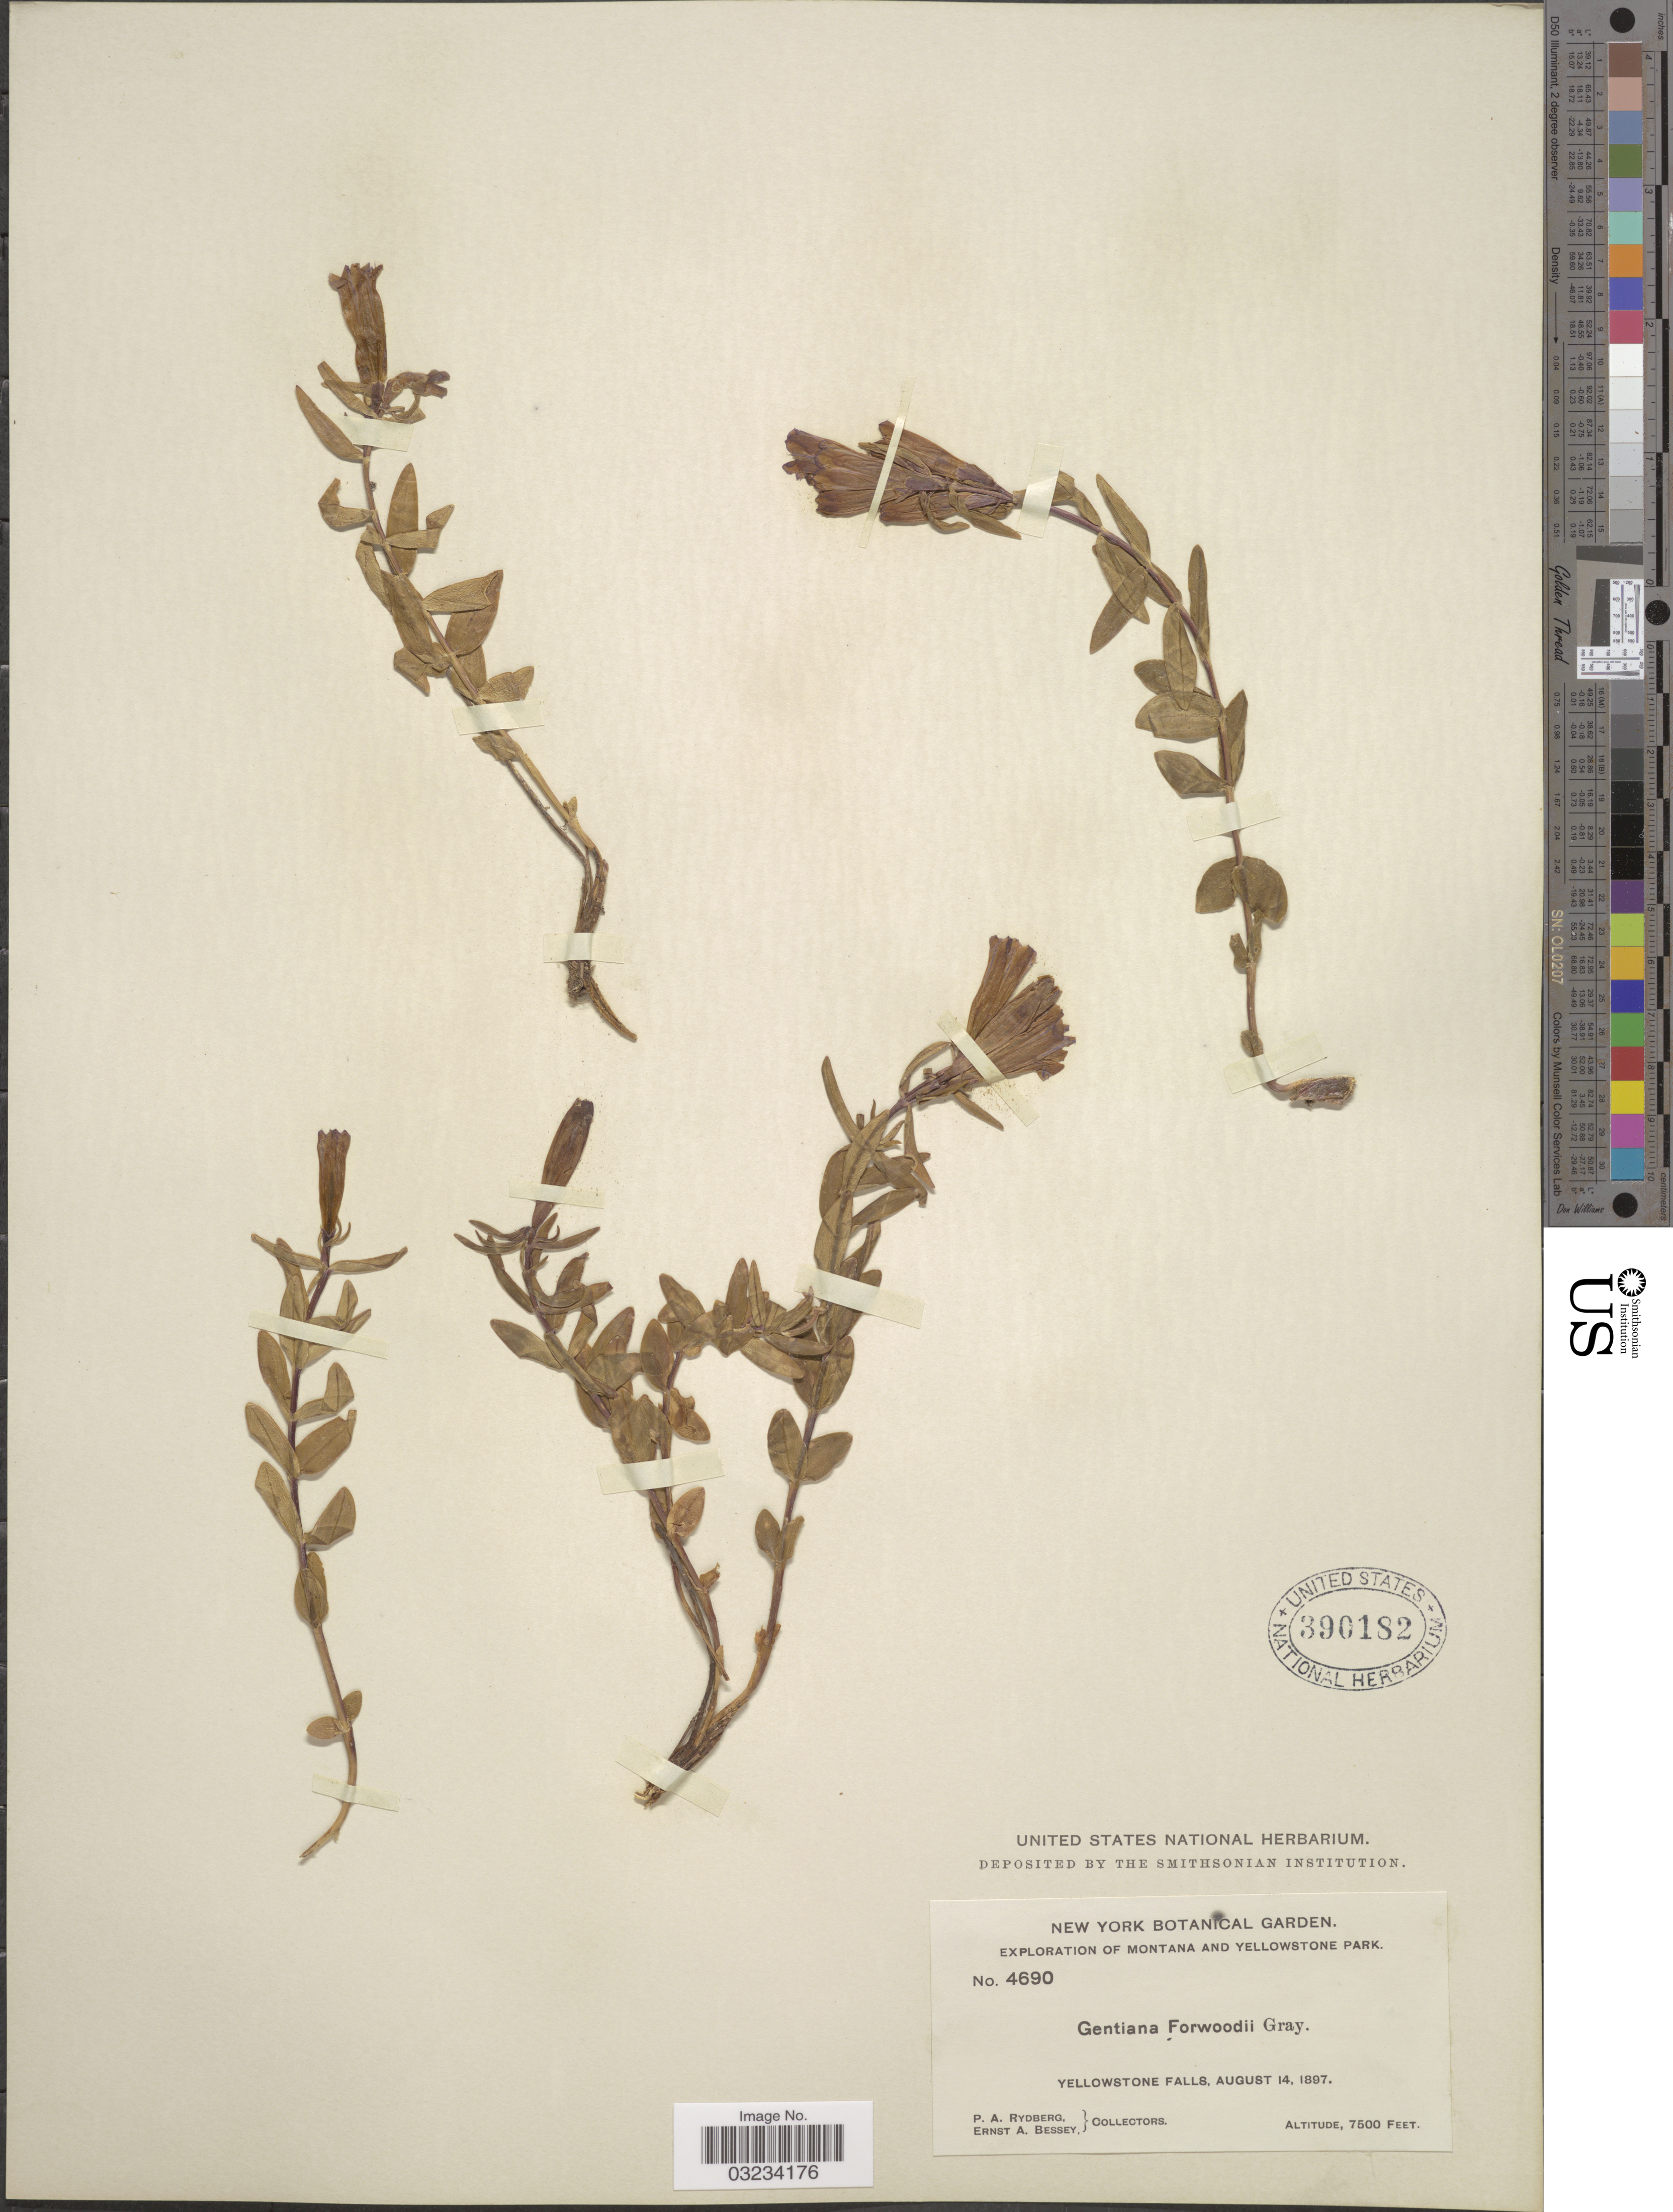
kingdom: Plantae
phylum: Tracheophyta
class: Magnoliopsida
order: Gentianales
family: Gentianaceae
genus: Gentiana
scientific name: Gentiana forwoodii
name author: A. Gray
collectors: P. A. Rydberg & E. A. Bessey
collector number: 4690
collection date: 1897-08-14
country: United States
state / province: Montana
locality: Montana and Yellowstone Park. Yellowstone Falls.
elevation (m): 2286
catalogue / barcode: US 390182